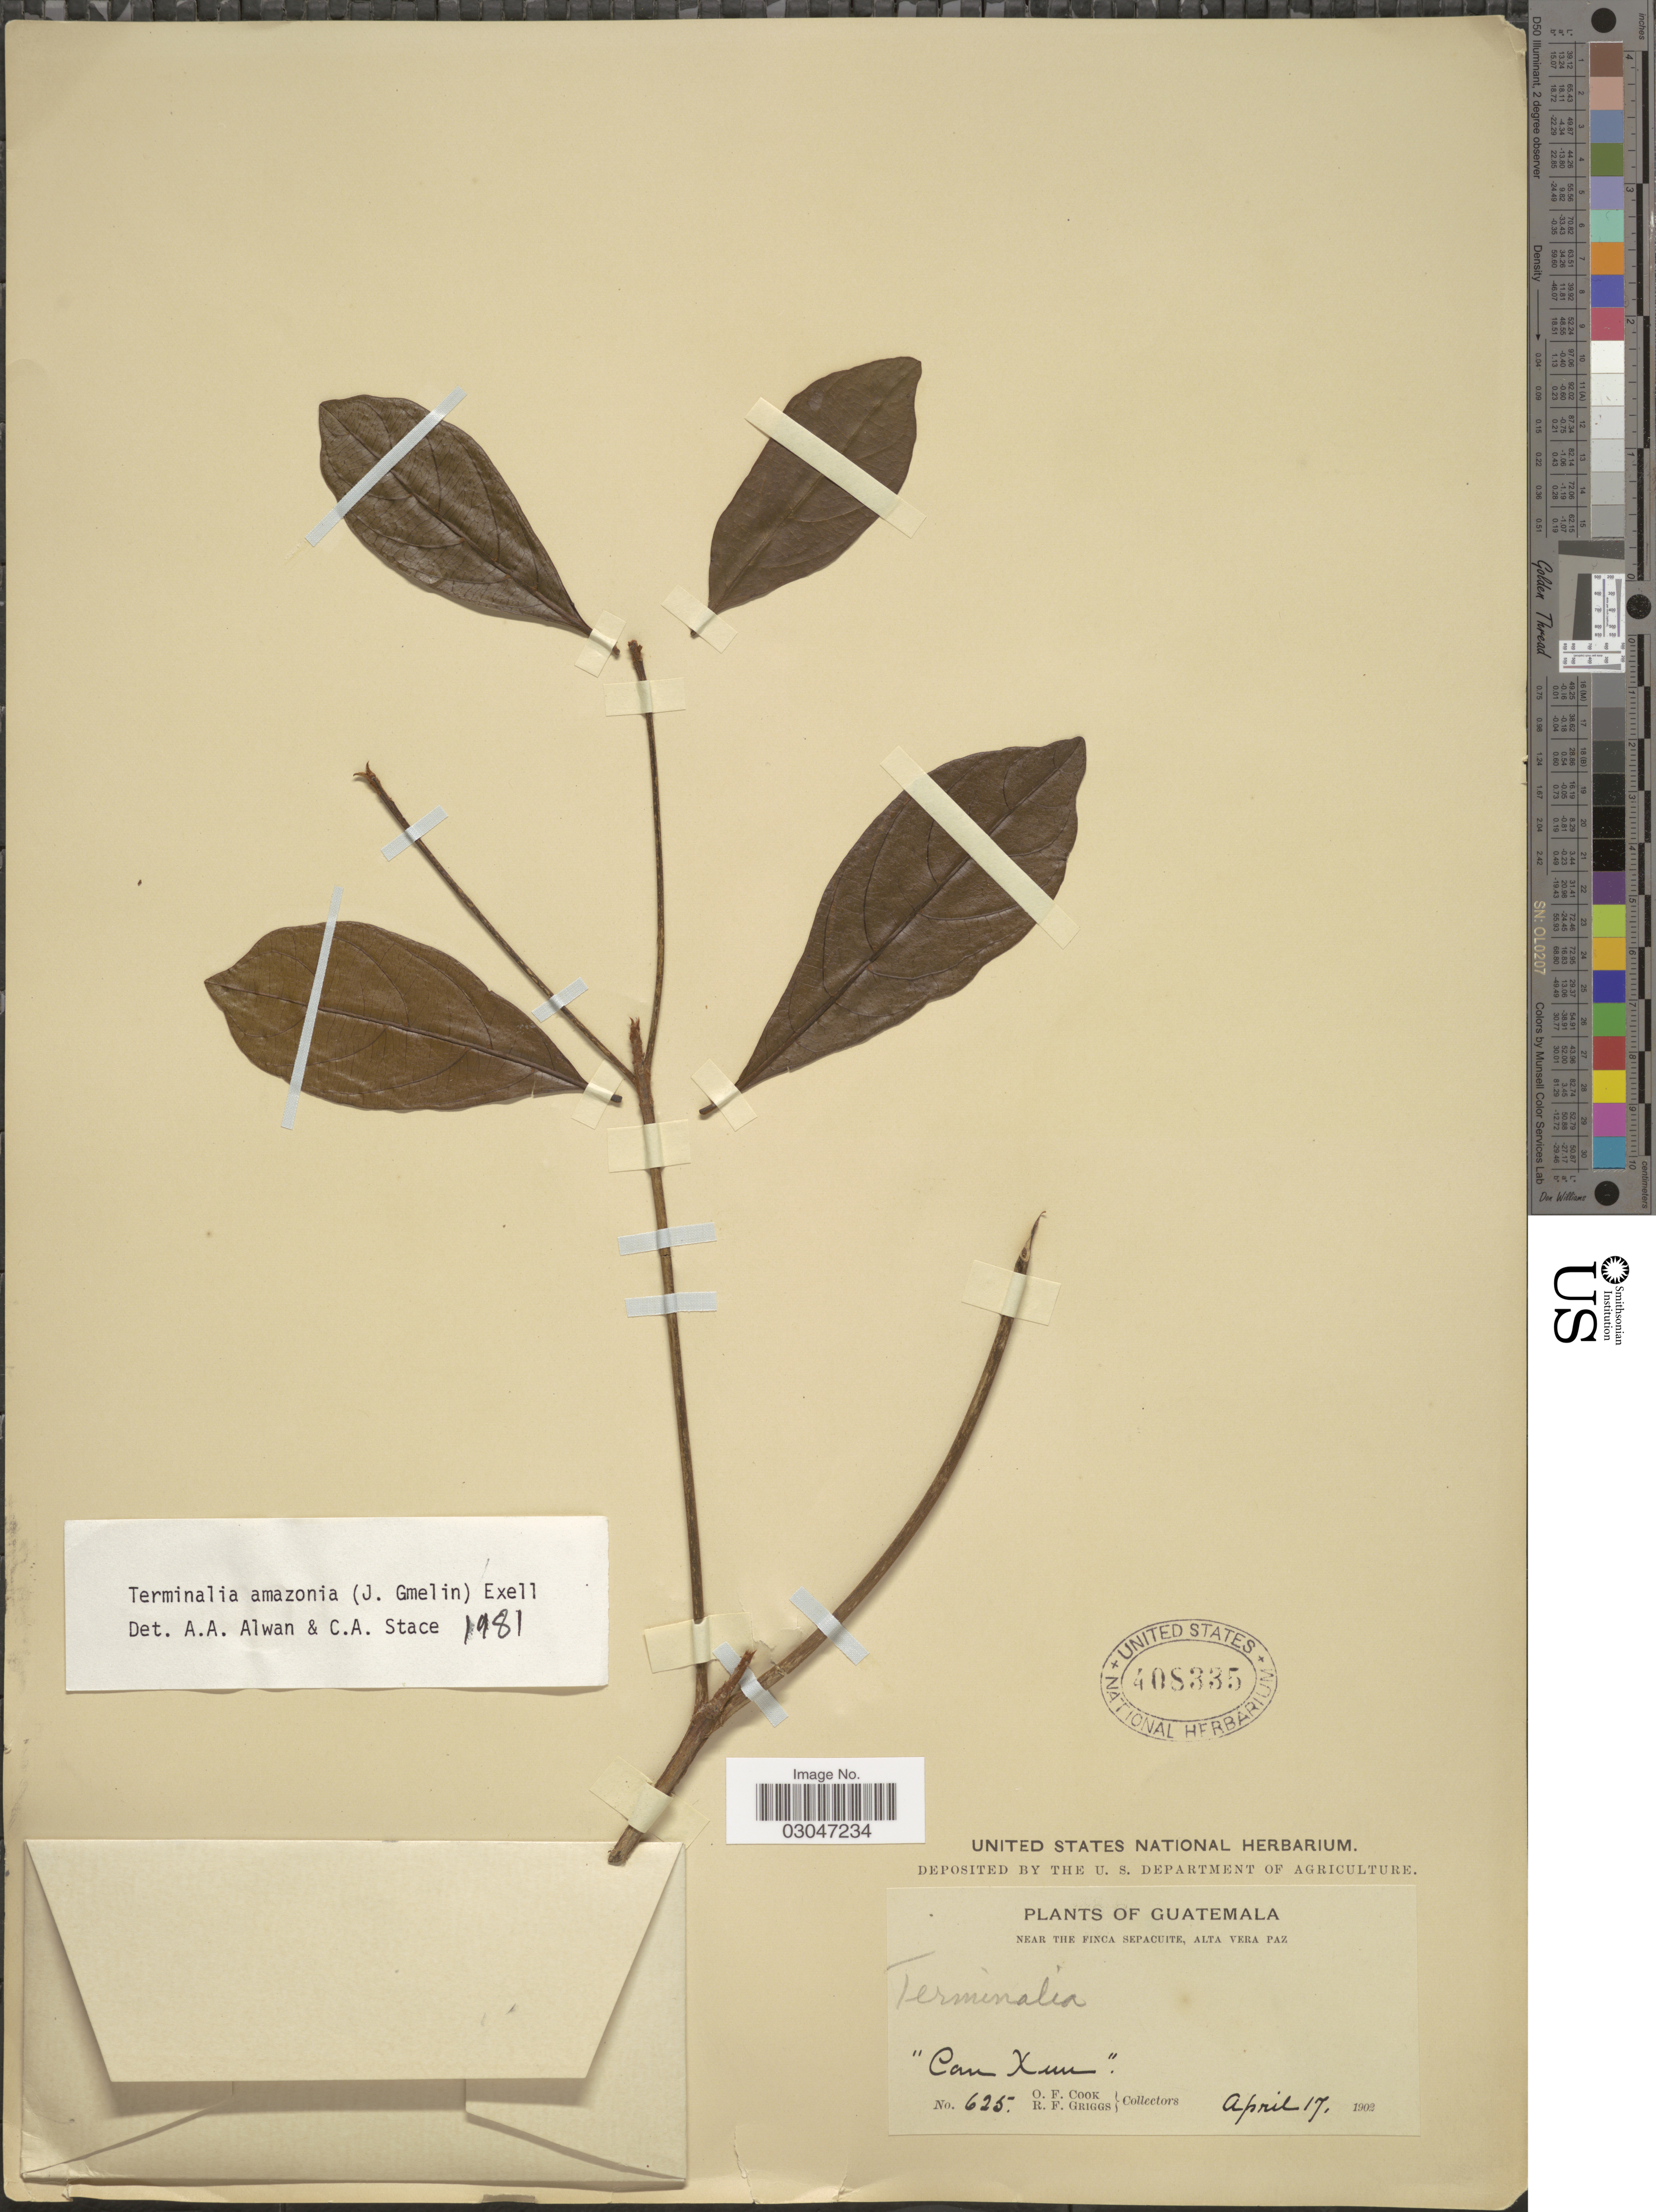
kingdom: Plantae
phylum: Tracheophyta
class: Magnoliopsida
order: Myrtales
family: Combretaceae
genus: Terminalia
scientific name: Terminalia amazonia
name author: (J.F. Gmel.) Exell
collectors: O. F. Cook & R. F. Griggs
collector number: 625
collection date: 1902-04-17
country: Guatemala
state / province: Alta Verapaz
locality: Near The Finca Sepacuite, Alta Vera Paz.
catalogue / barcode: US 408335